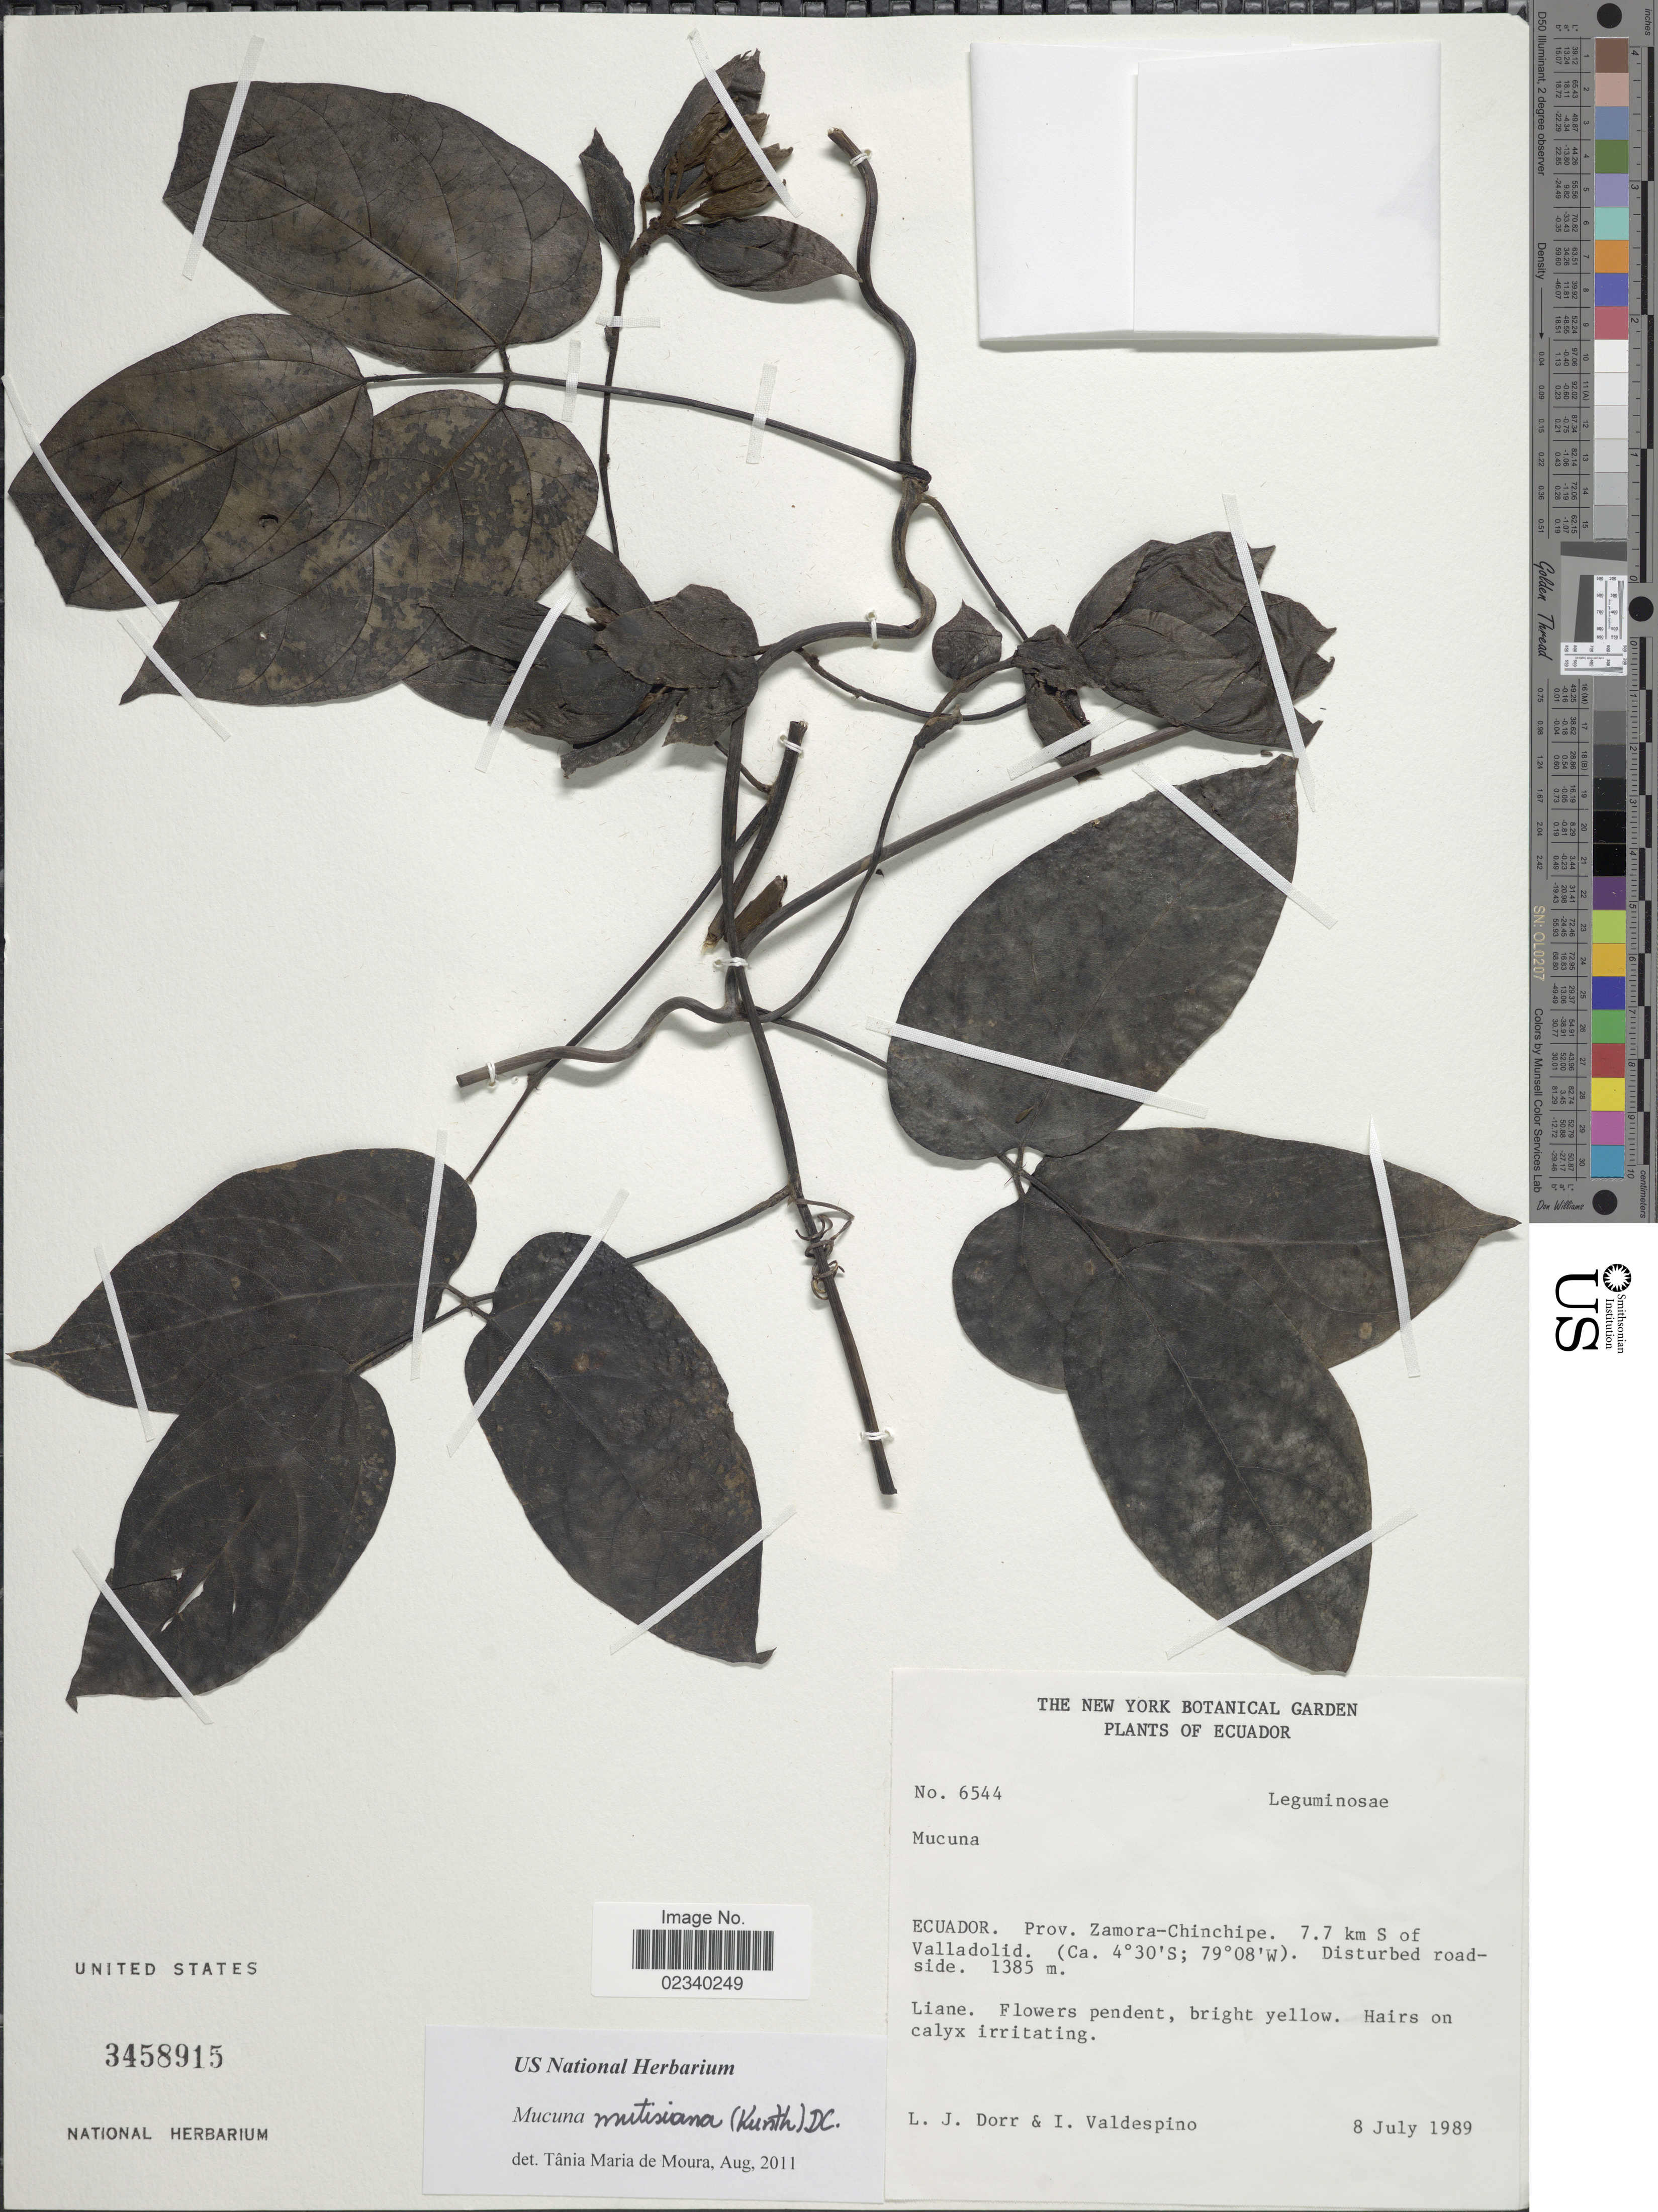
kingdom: Plantae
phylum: Tracheophyta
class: Magnoliopsida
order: Fabales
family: Fabaceae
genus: Mucuna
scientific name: Mucuna mutisiana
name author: (Kunth) DC.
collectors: L. J. Dorr & I. A. Valdespino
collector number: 6544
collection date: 1989-07-08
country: Ecuador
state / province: Zamora-Chinchipe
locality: Prov. Zamora-Chinchipe. 7.7 km S of Valladolid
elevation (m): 1385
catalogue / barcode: US 3458915